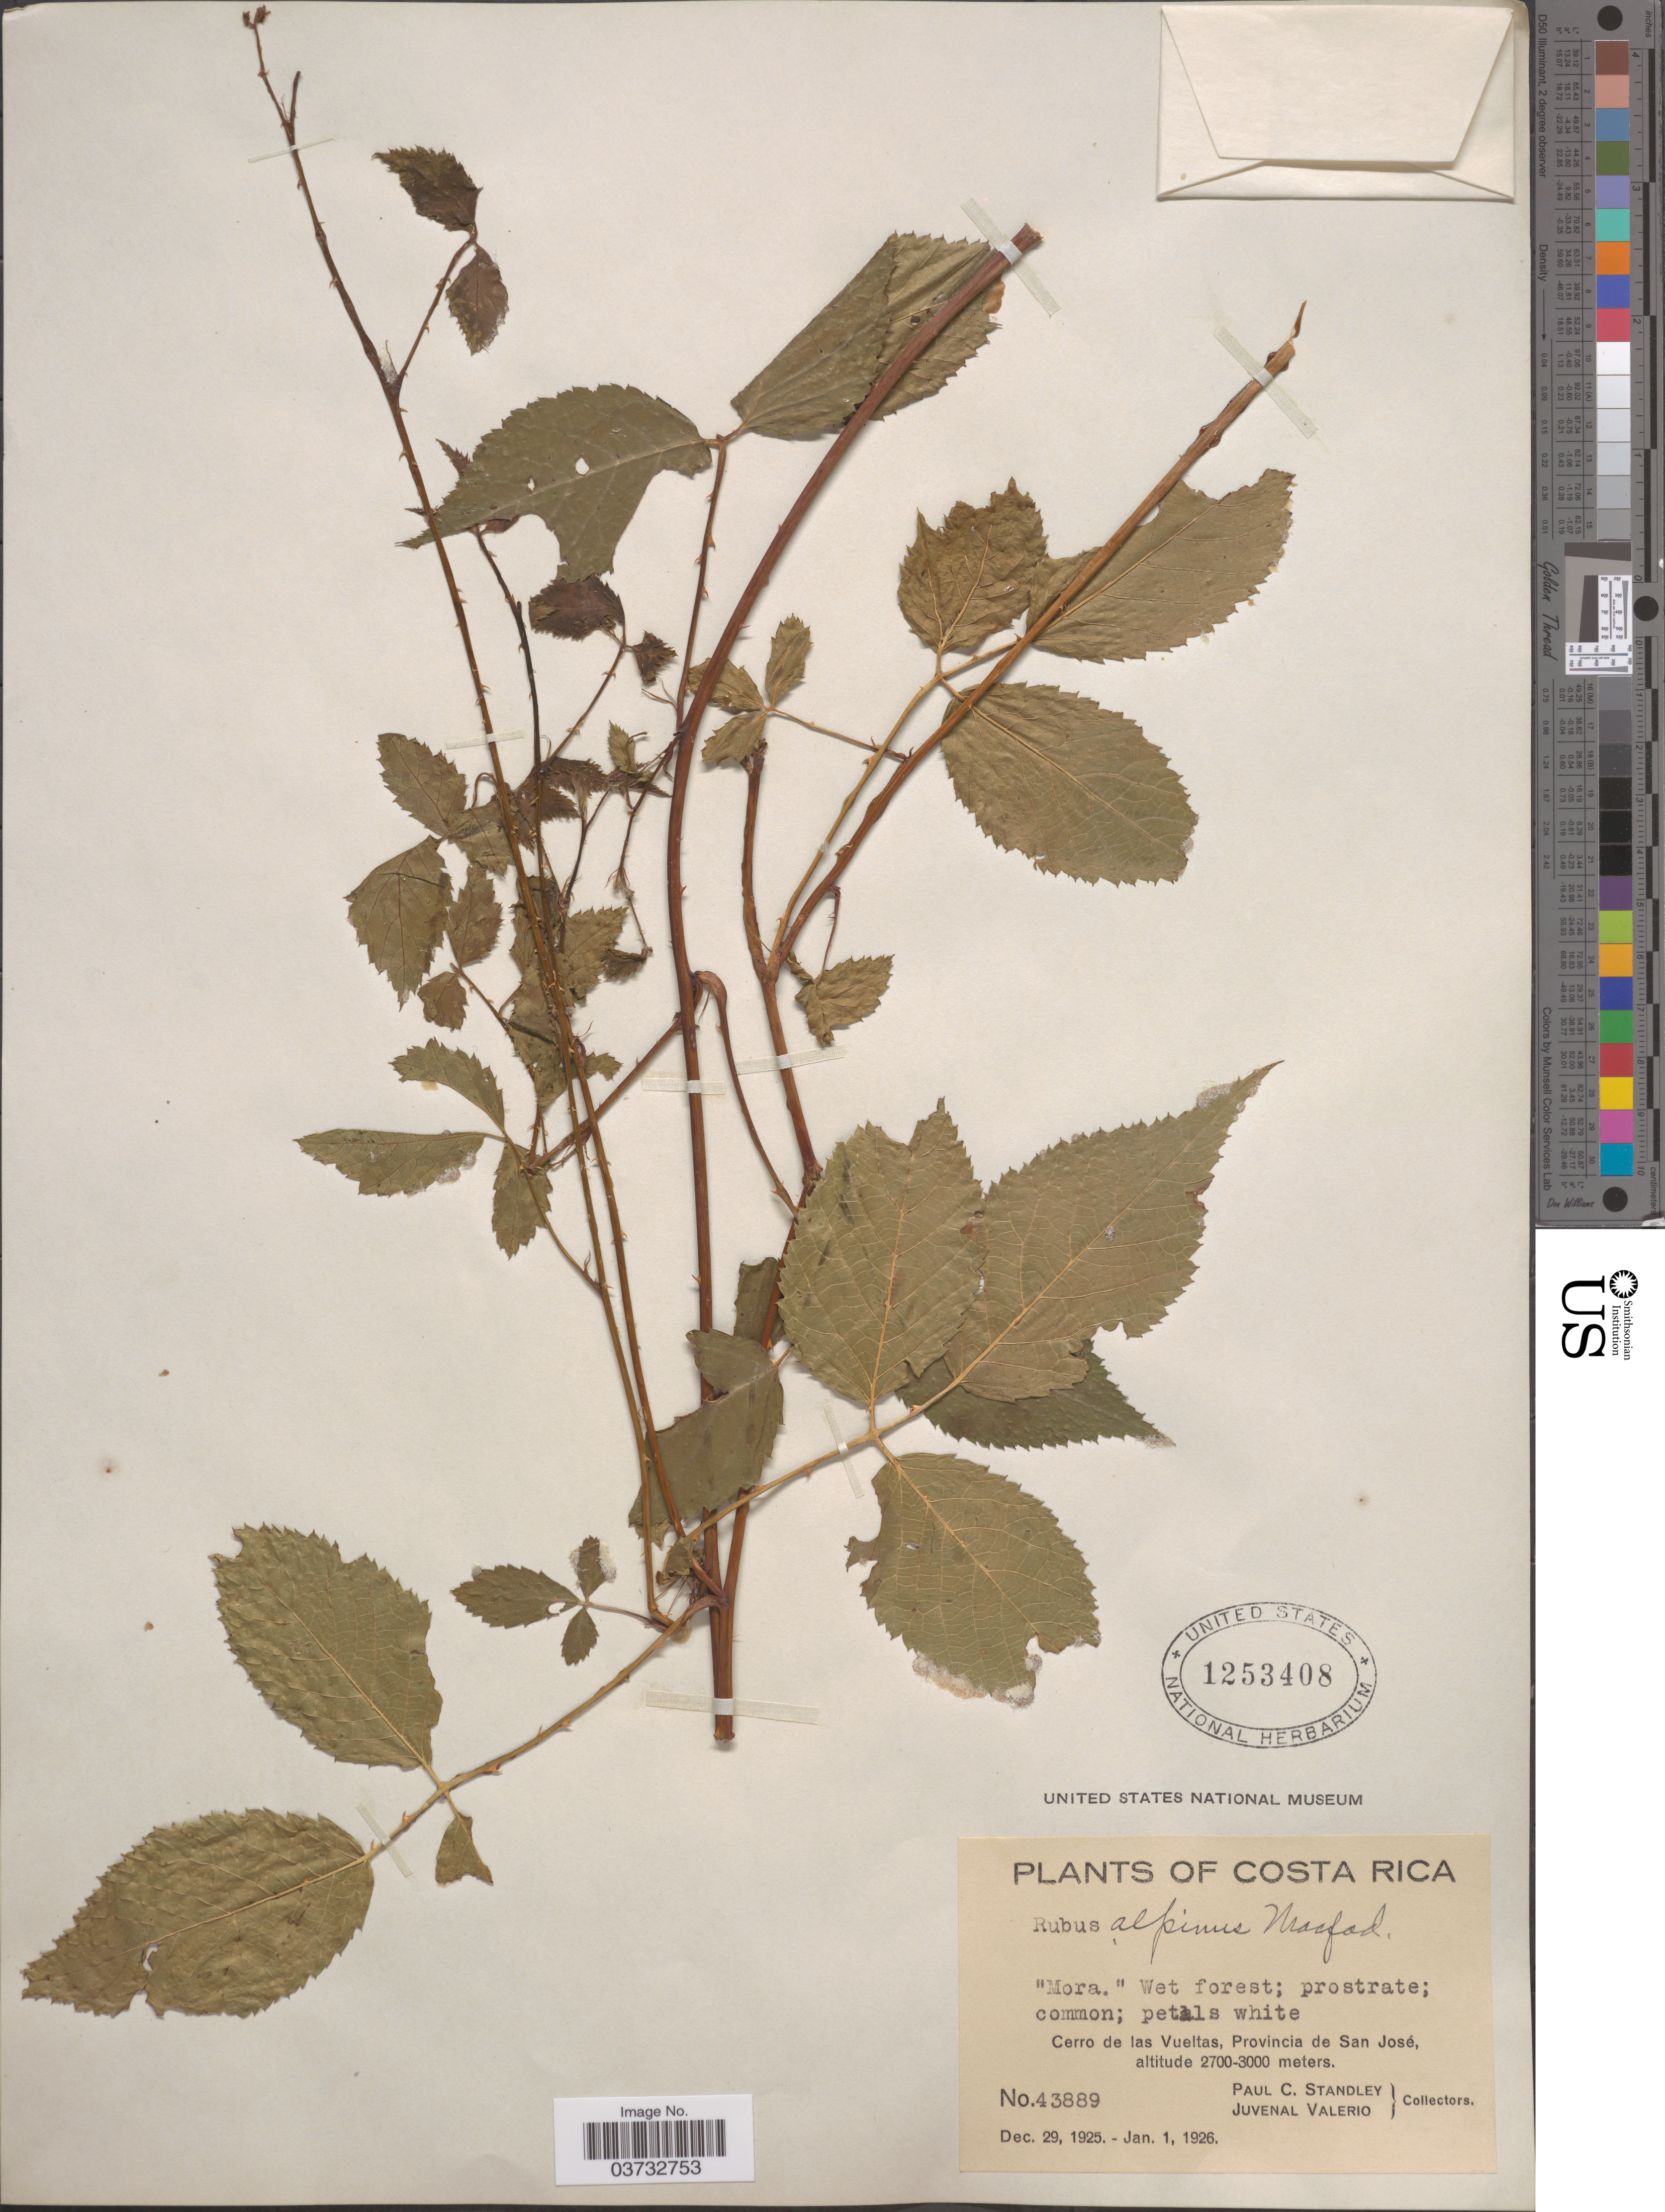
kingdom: Plantae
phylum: Tracheophyta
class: Magnoliopsida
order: Rosales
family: Rosaceae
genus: Rubus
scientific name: Rubus alpinus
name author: Macfad. ex Griseb.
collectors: P. C. Standley & J. Valerio R.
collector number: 43889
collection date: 1925-12-29/1926-01-01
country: Costa Rica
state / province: San José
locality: Cerro de las Vueltas.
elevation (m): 2700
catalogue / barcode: US 1253408